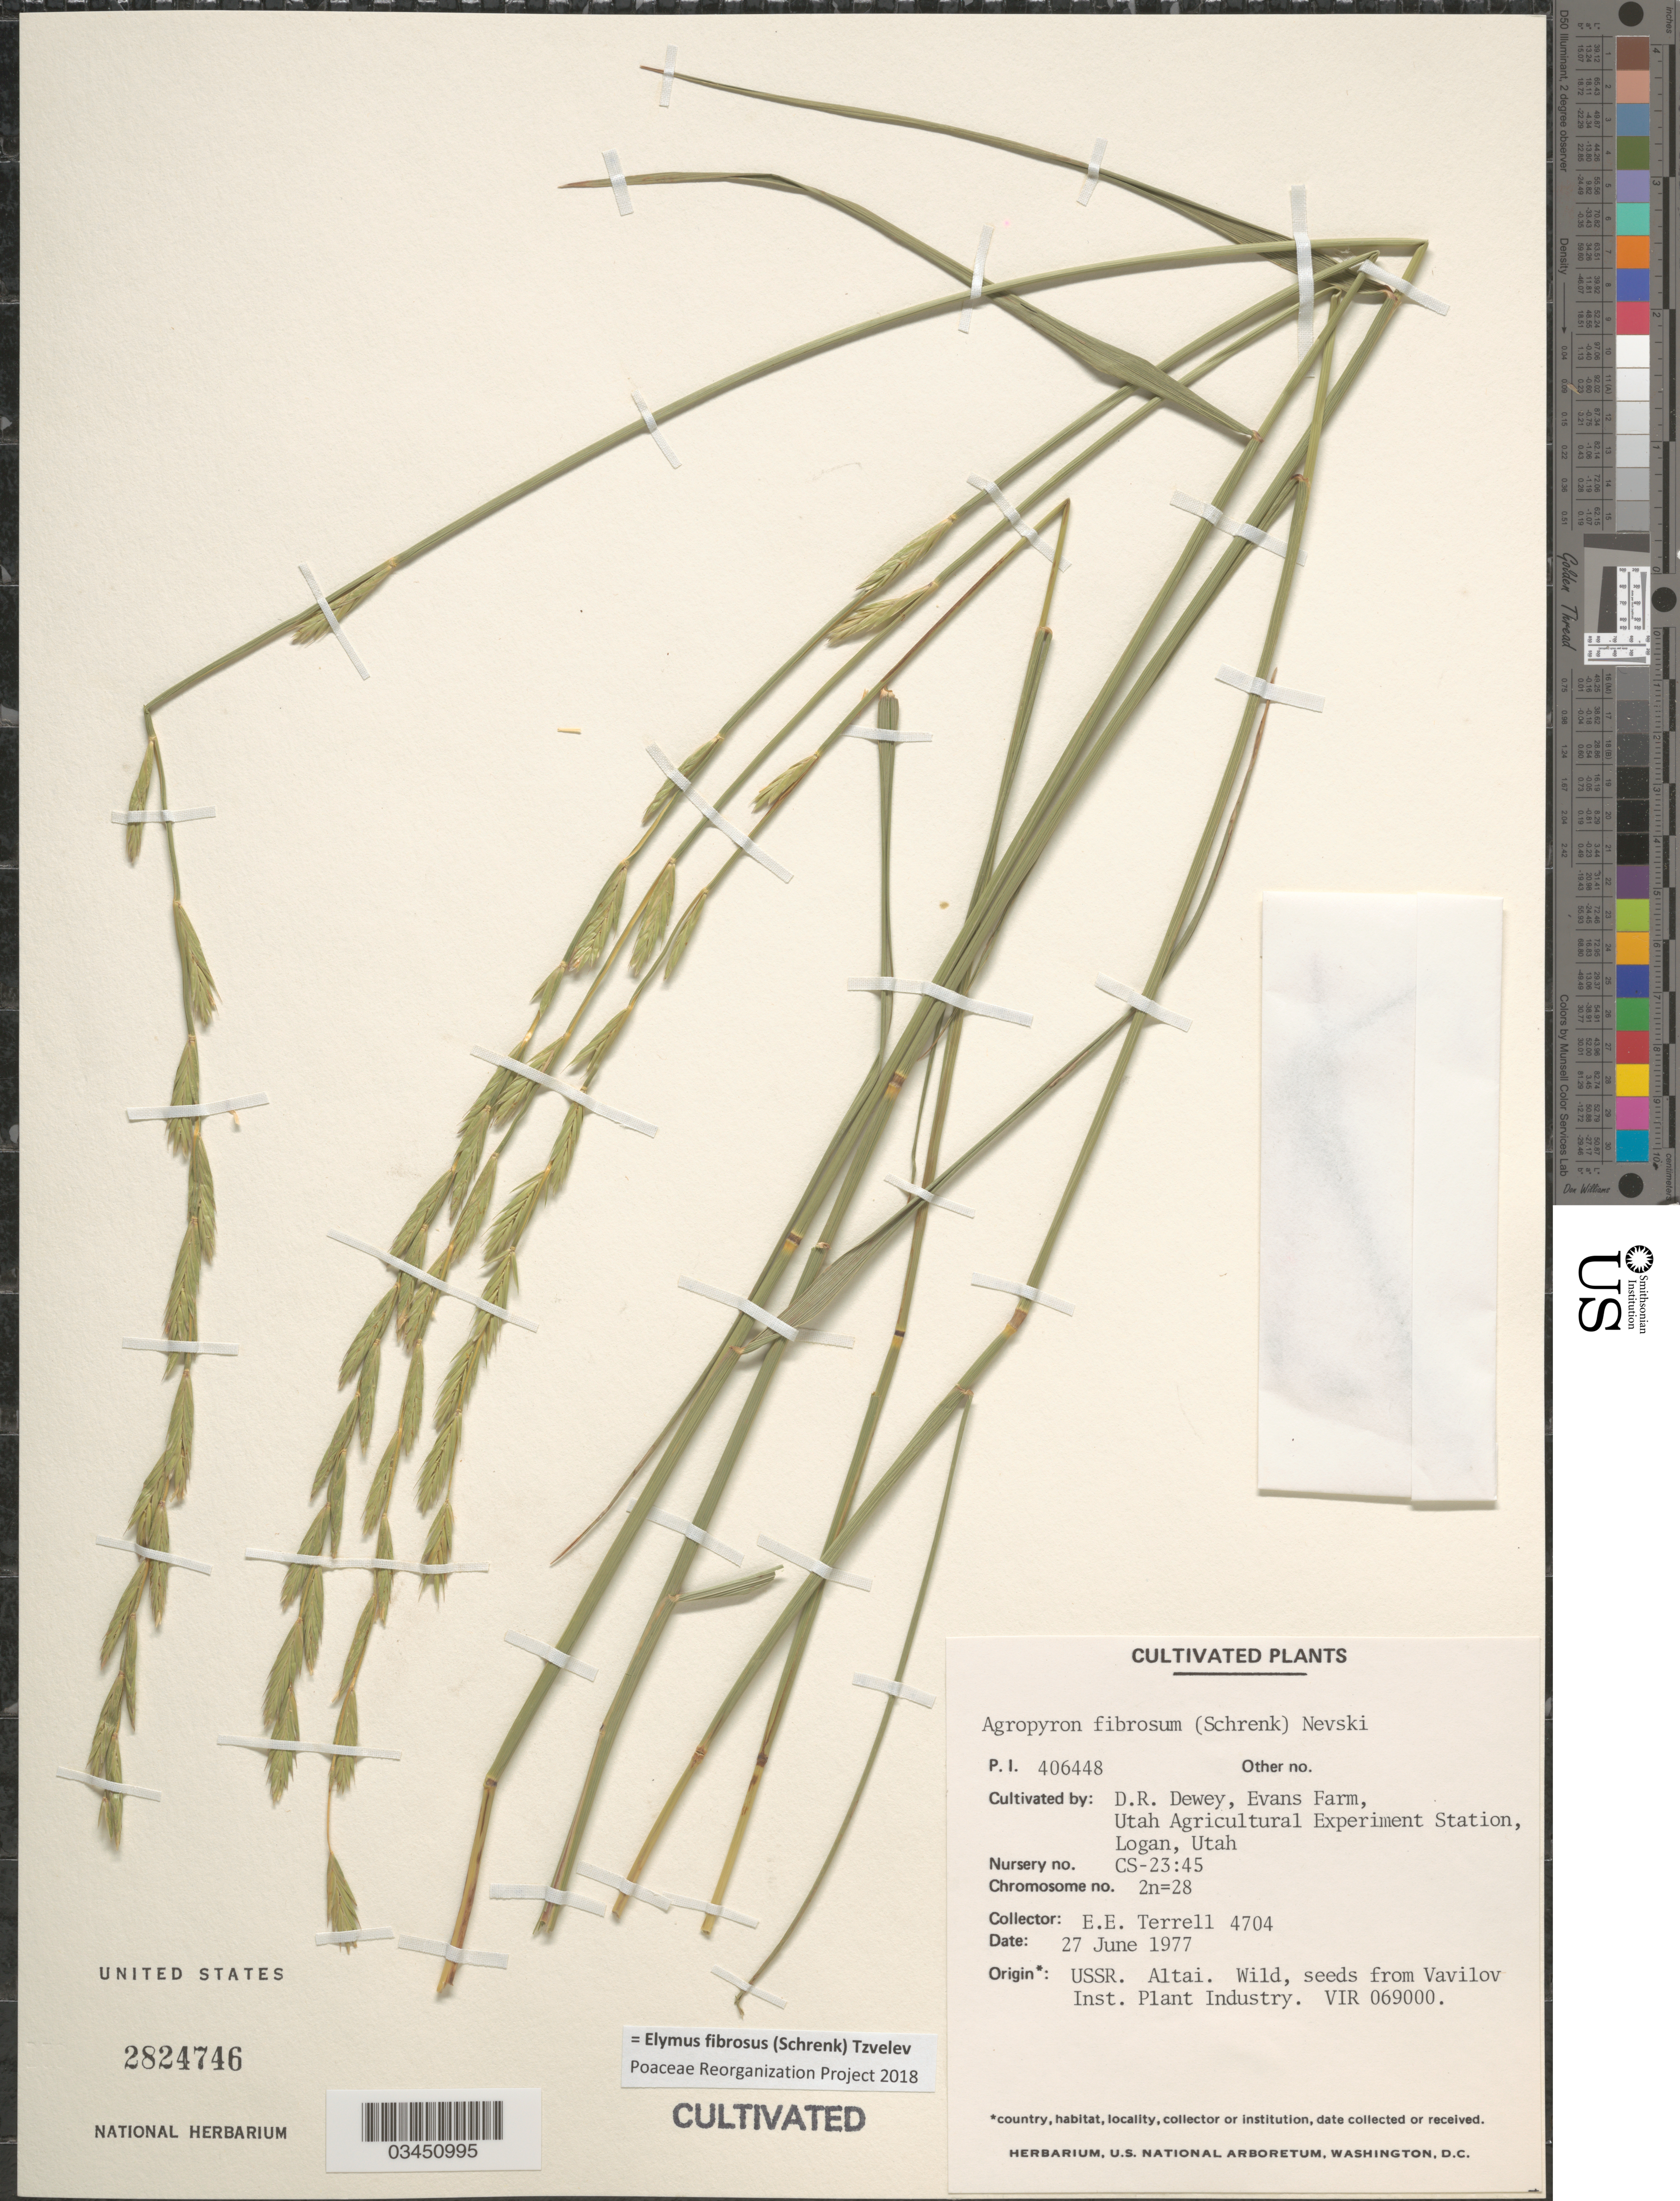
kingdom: Plantae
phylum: Tracheophyta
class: Liliopsida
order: Poales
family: Poaceae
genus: Elymus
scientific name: Elymus fibrosus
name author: (Schrenk) Tzvelev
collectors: D. Dewey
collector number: PI406448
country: United States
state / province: Utah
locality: Evans Farm, Utah Agricultural Experiment Station, Logan. Nursery no. CS-23:45.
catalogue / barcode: US 2824746